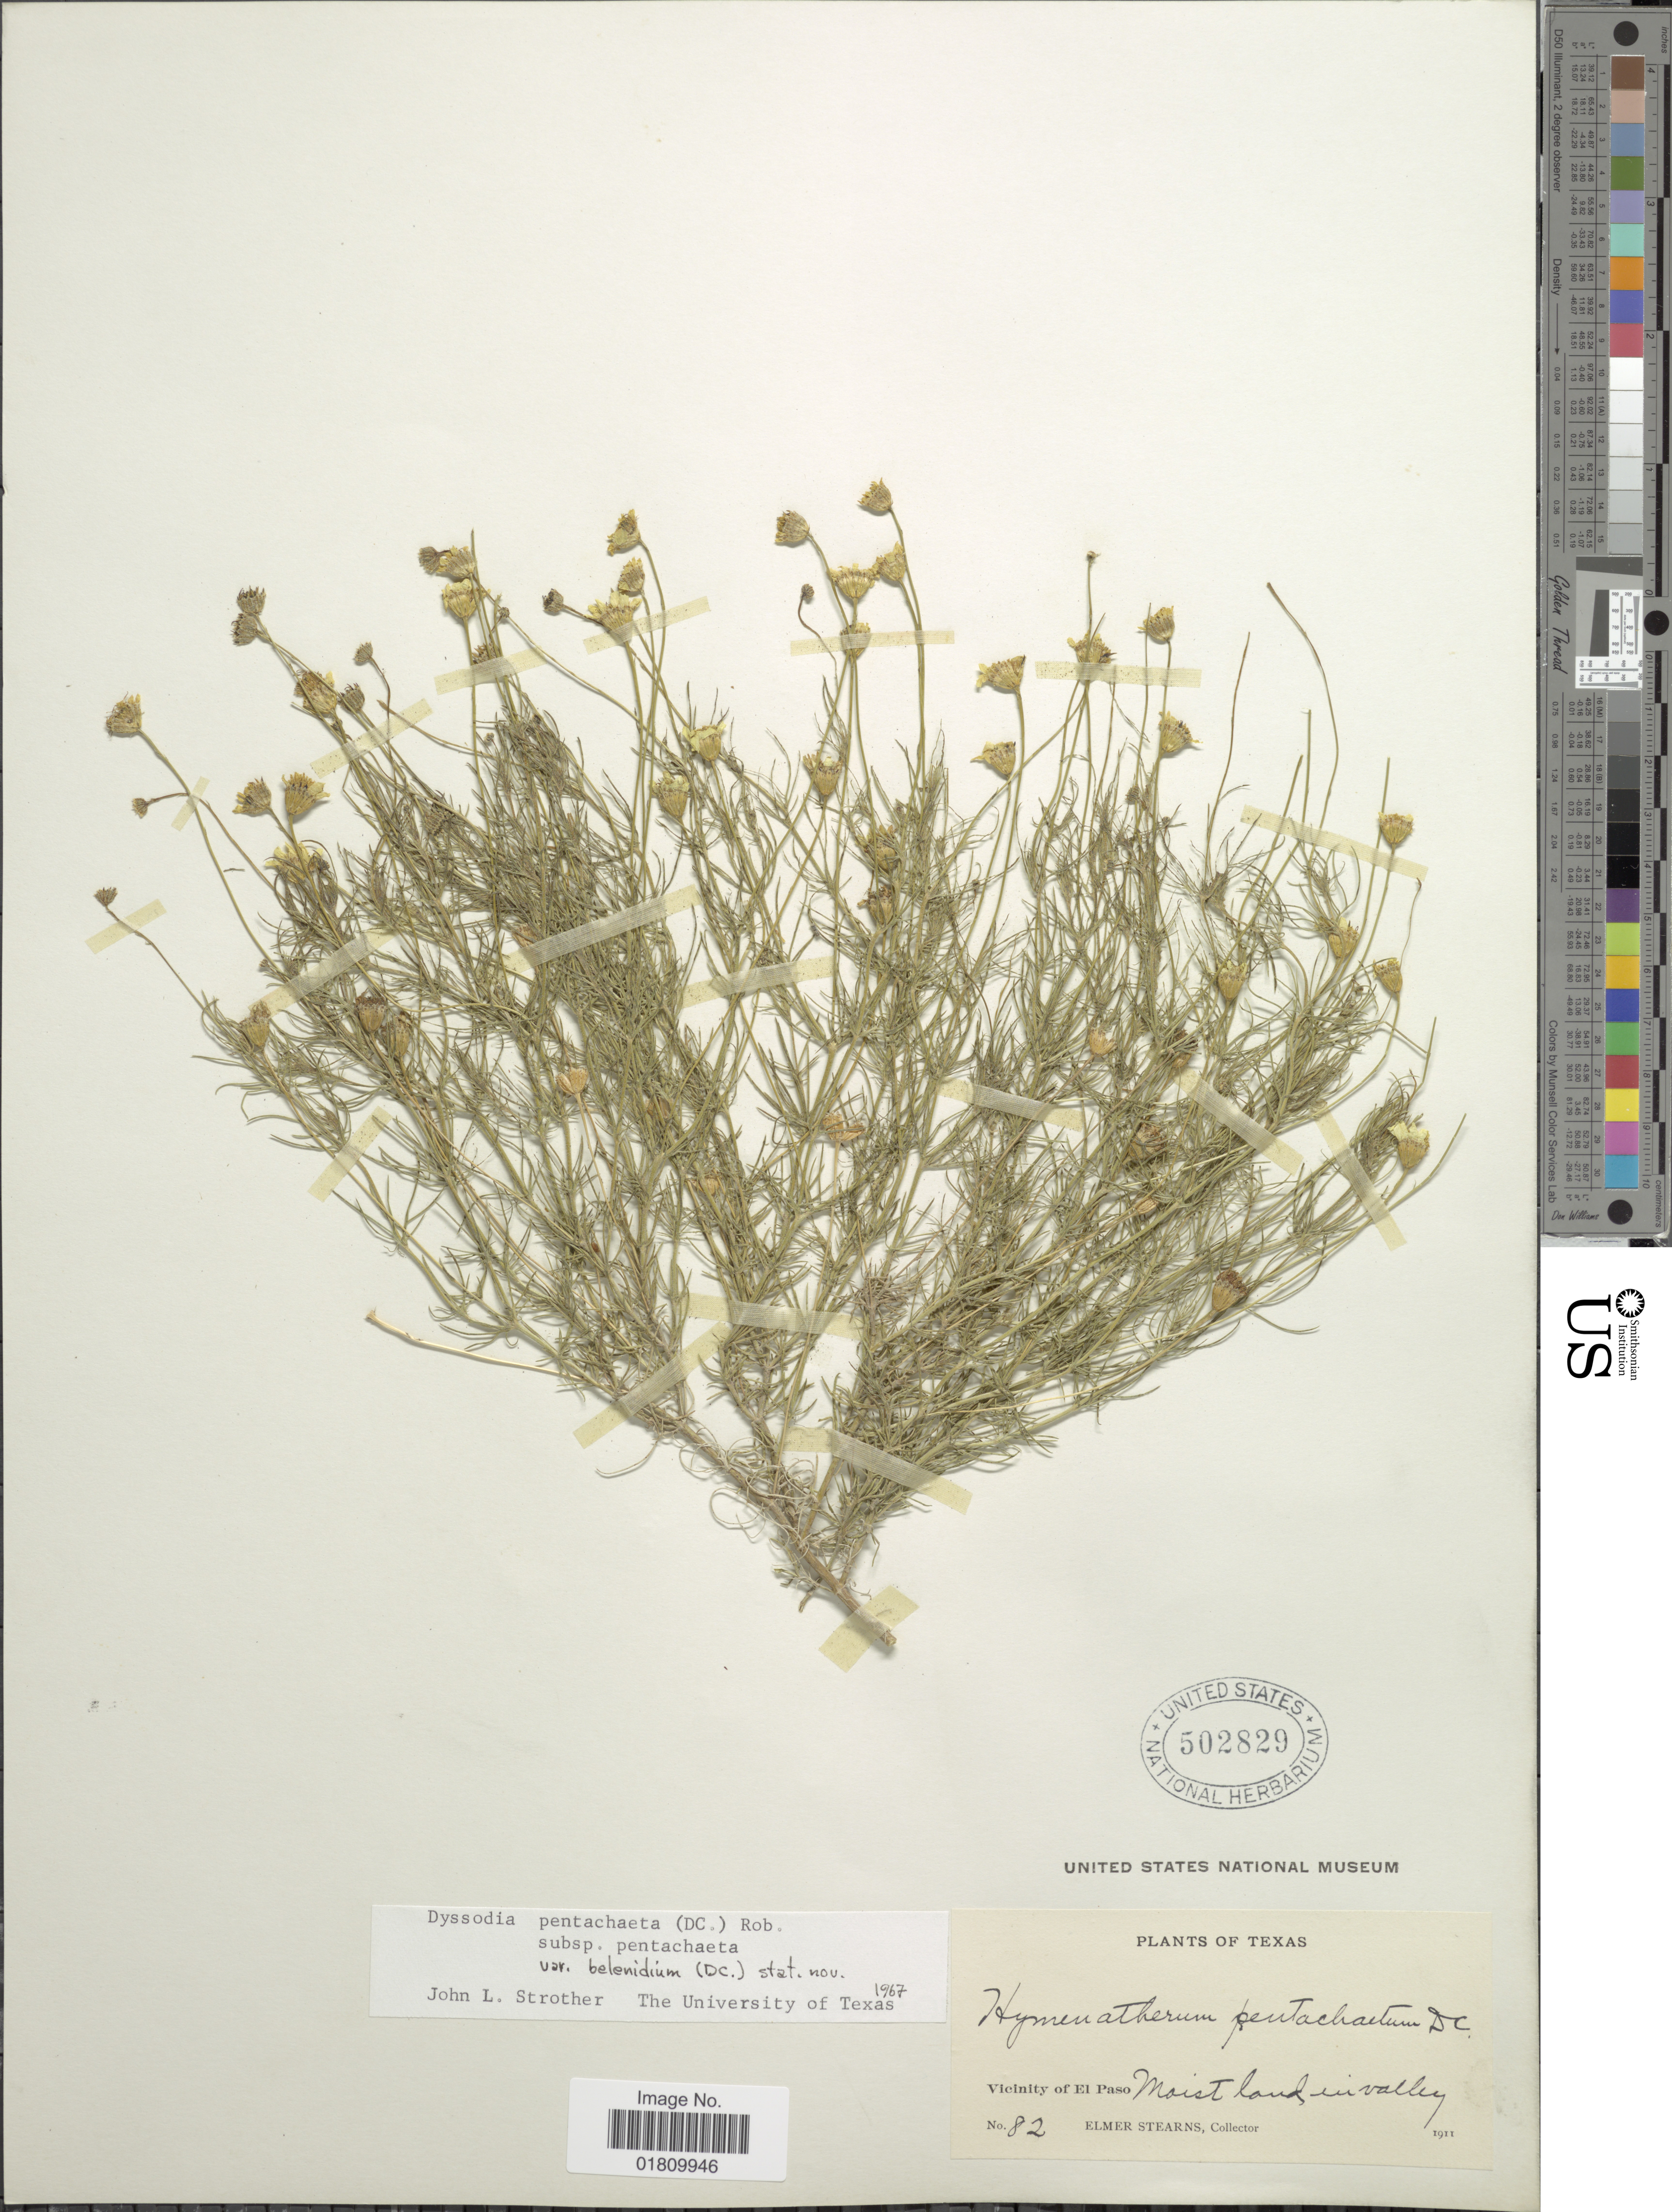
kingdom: Plantae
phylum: Tracheophyta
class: Magnoliopsida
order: Asterales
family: Asteraceae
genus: Thymophylla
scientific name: Thymophylla pentachaeta var. belenidium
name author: (DC.) Strother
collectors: E. Stearns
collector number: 82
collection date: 1911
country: United States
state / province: Texas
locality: Vicinity of El Paso, moist land in valley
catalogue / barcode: US 502829